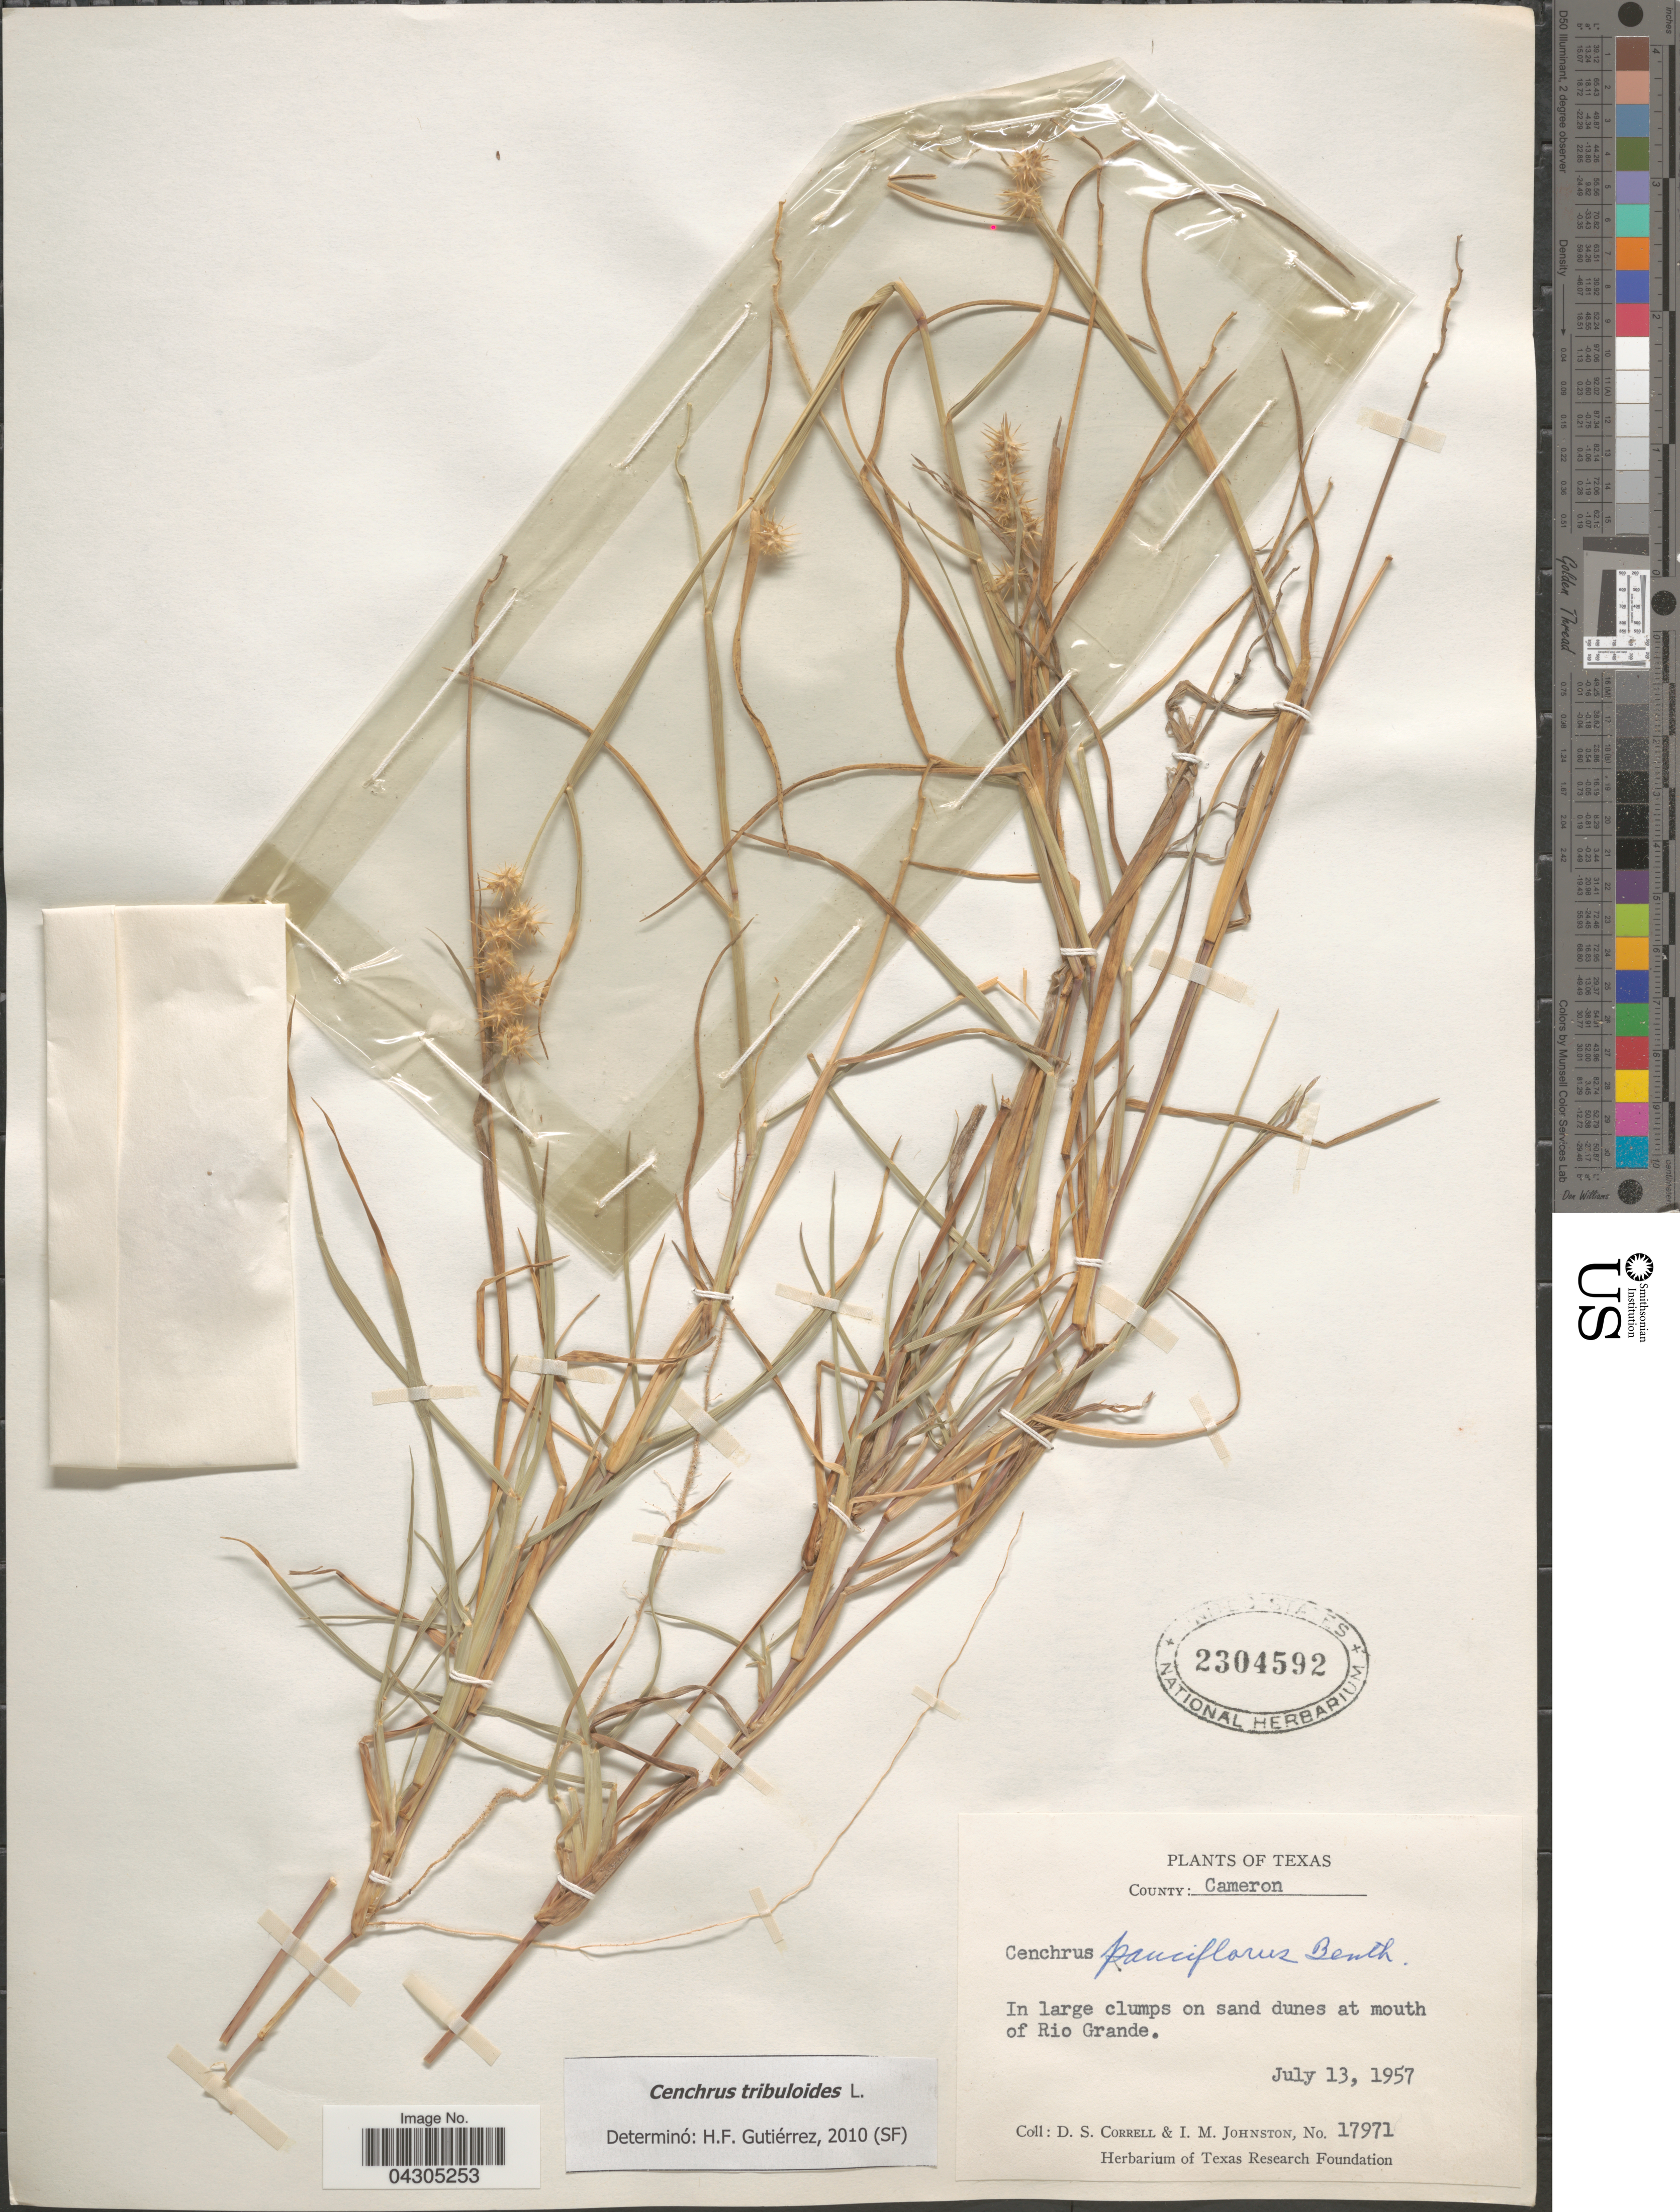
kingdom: Plantae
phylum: Tracheophyta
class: Liliopsida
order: Poales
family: Poaceae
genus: Cenchrus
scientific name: Cenchrus tribuloides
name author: L.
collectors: D. S. Correll & I.M. Johnston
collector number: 17971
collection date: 1957-07-13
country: United States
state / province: Texas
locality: County: Cameron. In large clumps on sand dunes at mouth of Rio Grande.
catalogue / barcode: US 2304592